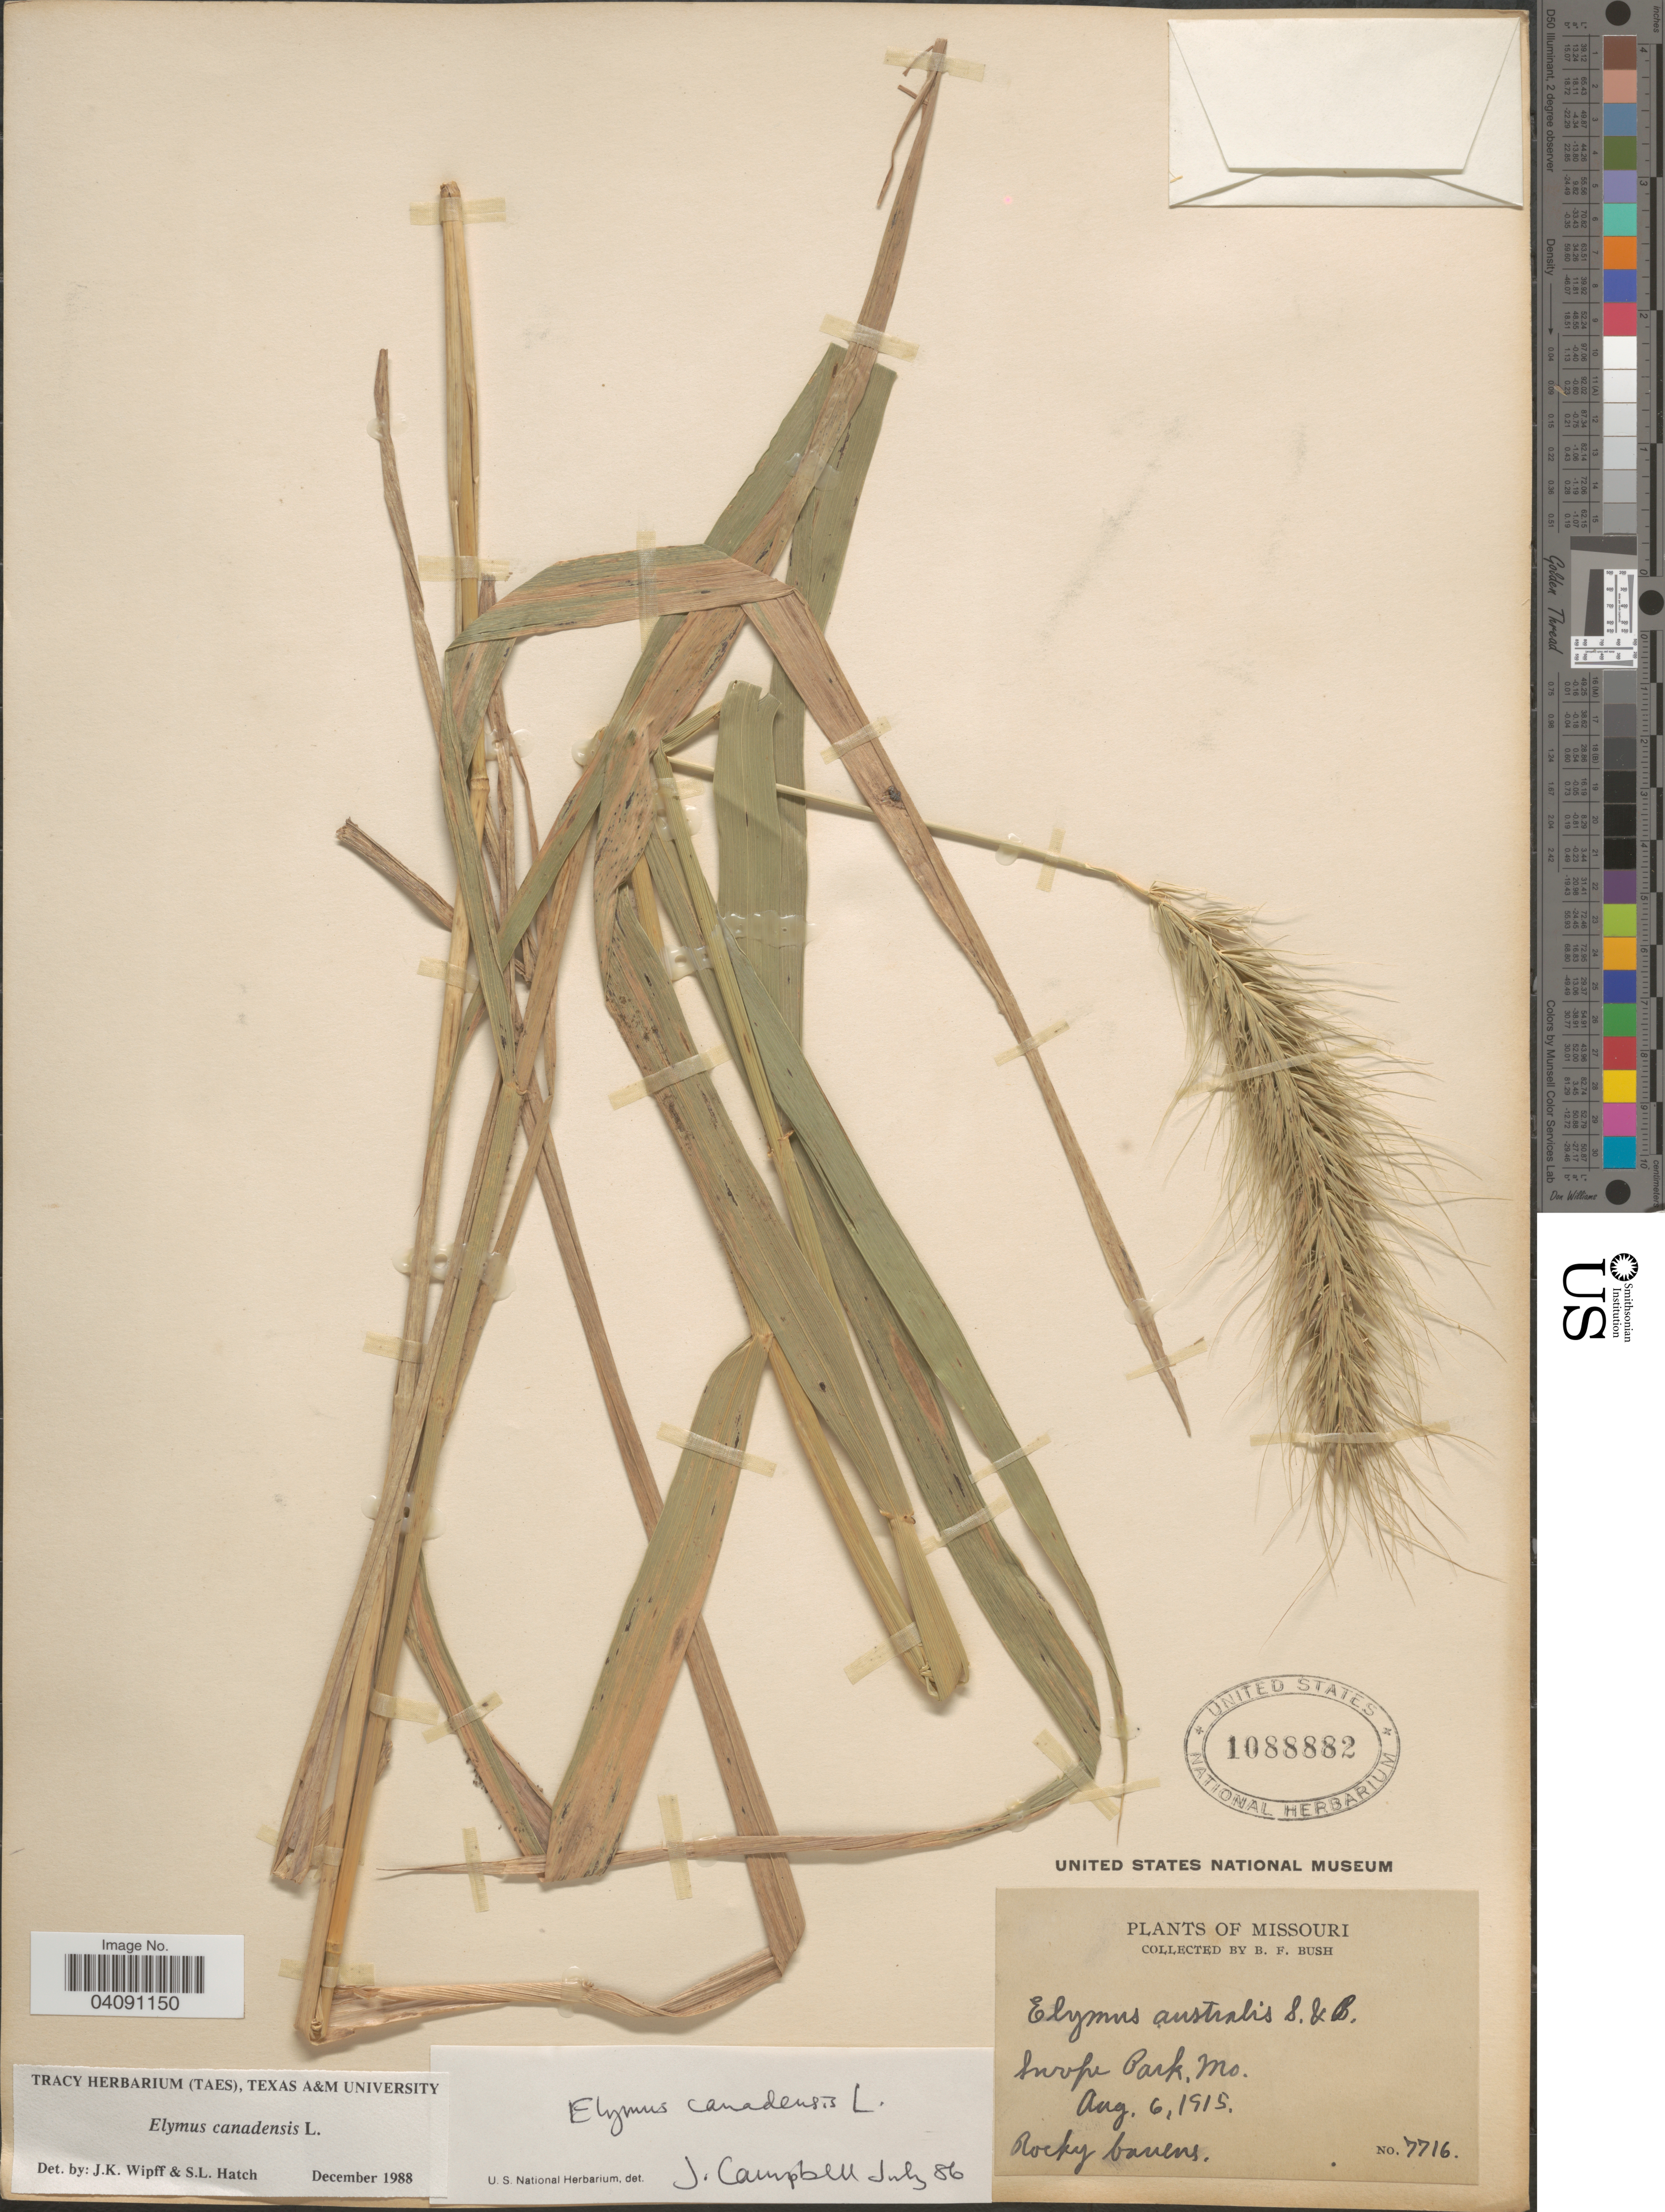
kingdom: Plantae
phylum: Tracheophyta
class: Liliopsida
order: Poales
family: Poaceae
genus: Elymus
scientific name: Elymus canadensis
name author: L.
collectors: B. F. Bush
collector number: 7716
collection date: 1915-08-06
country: United States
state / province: Missouri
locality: Swope Park.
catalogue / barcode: US 1088882